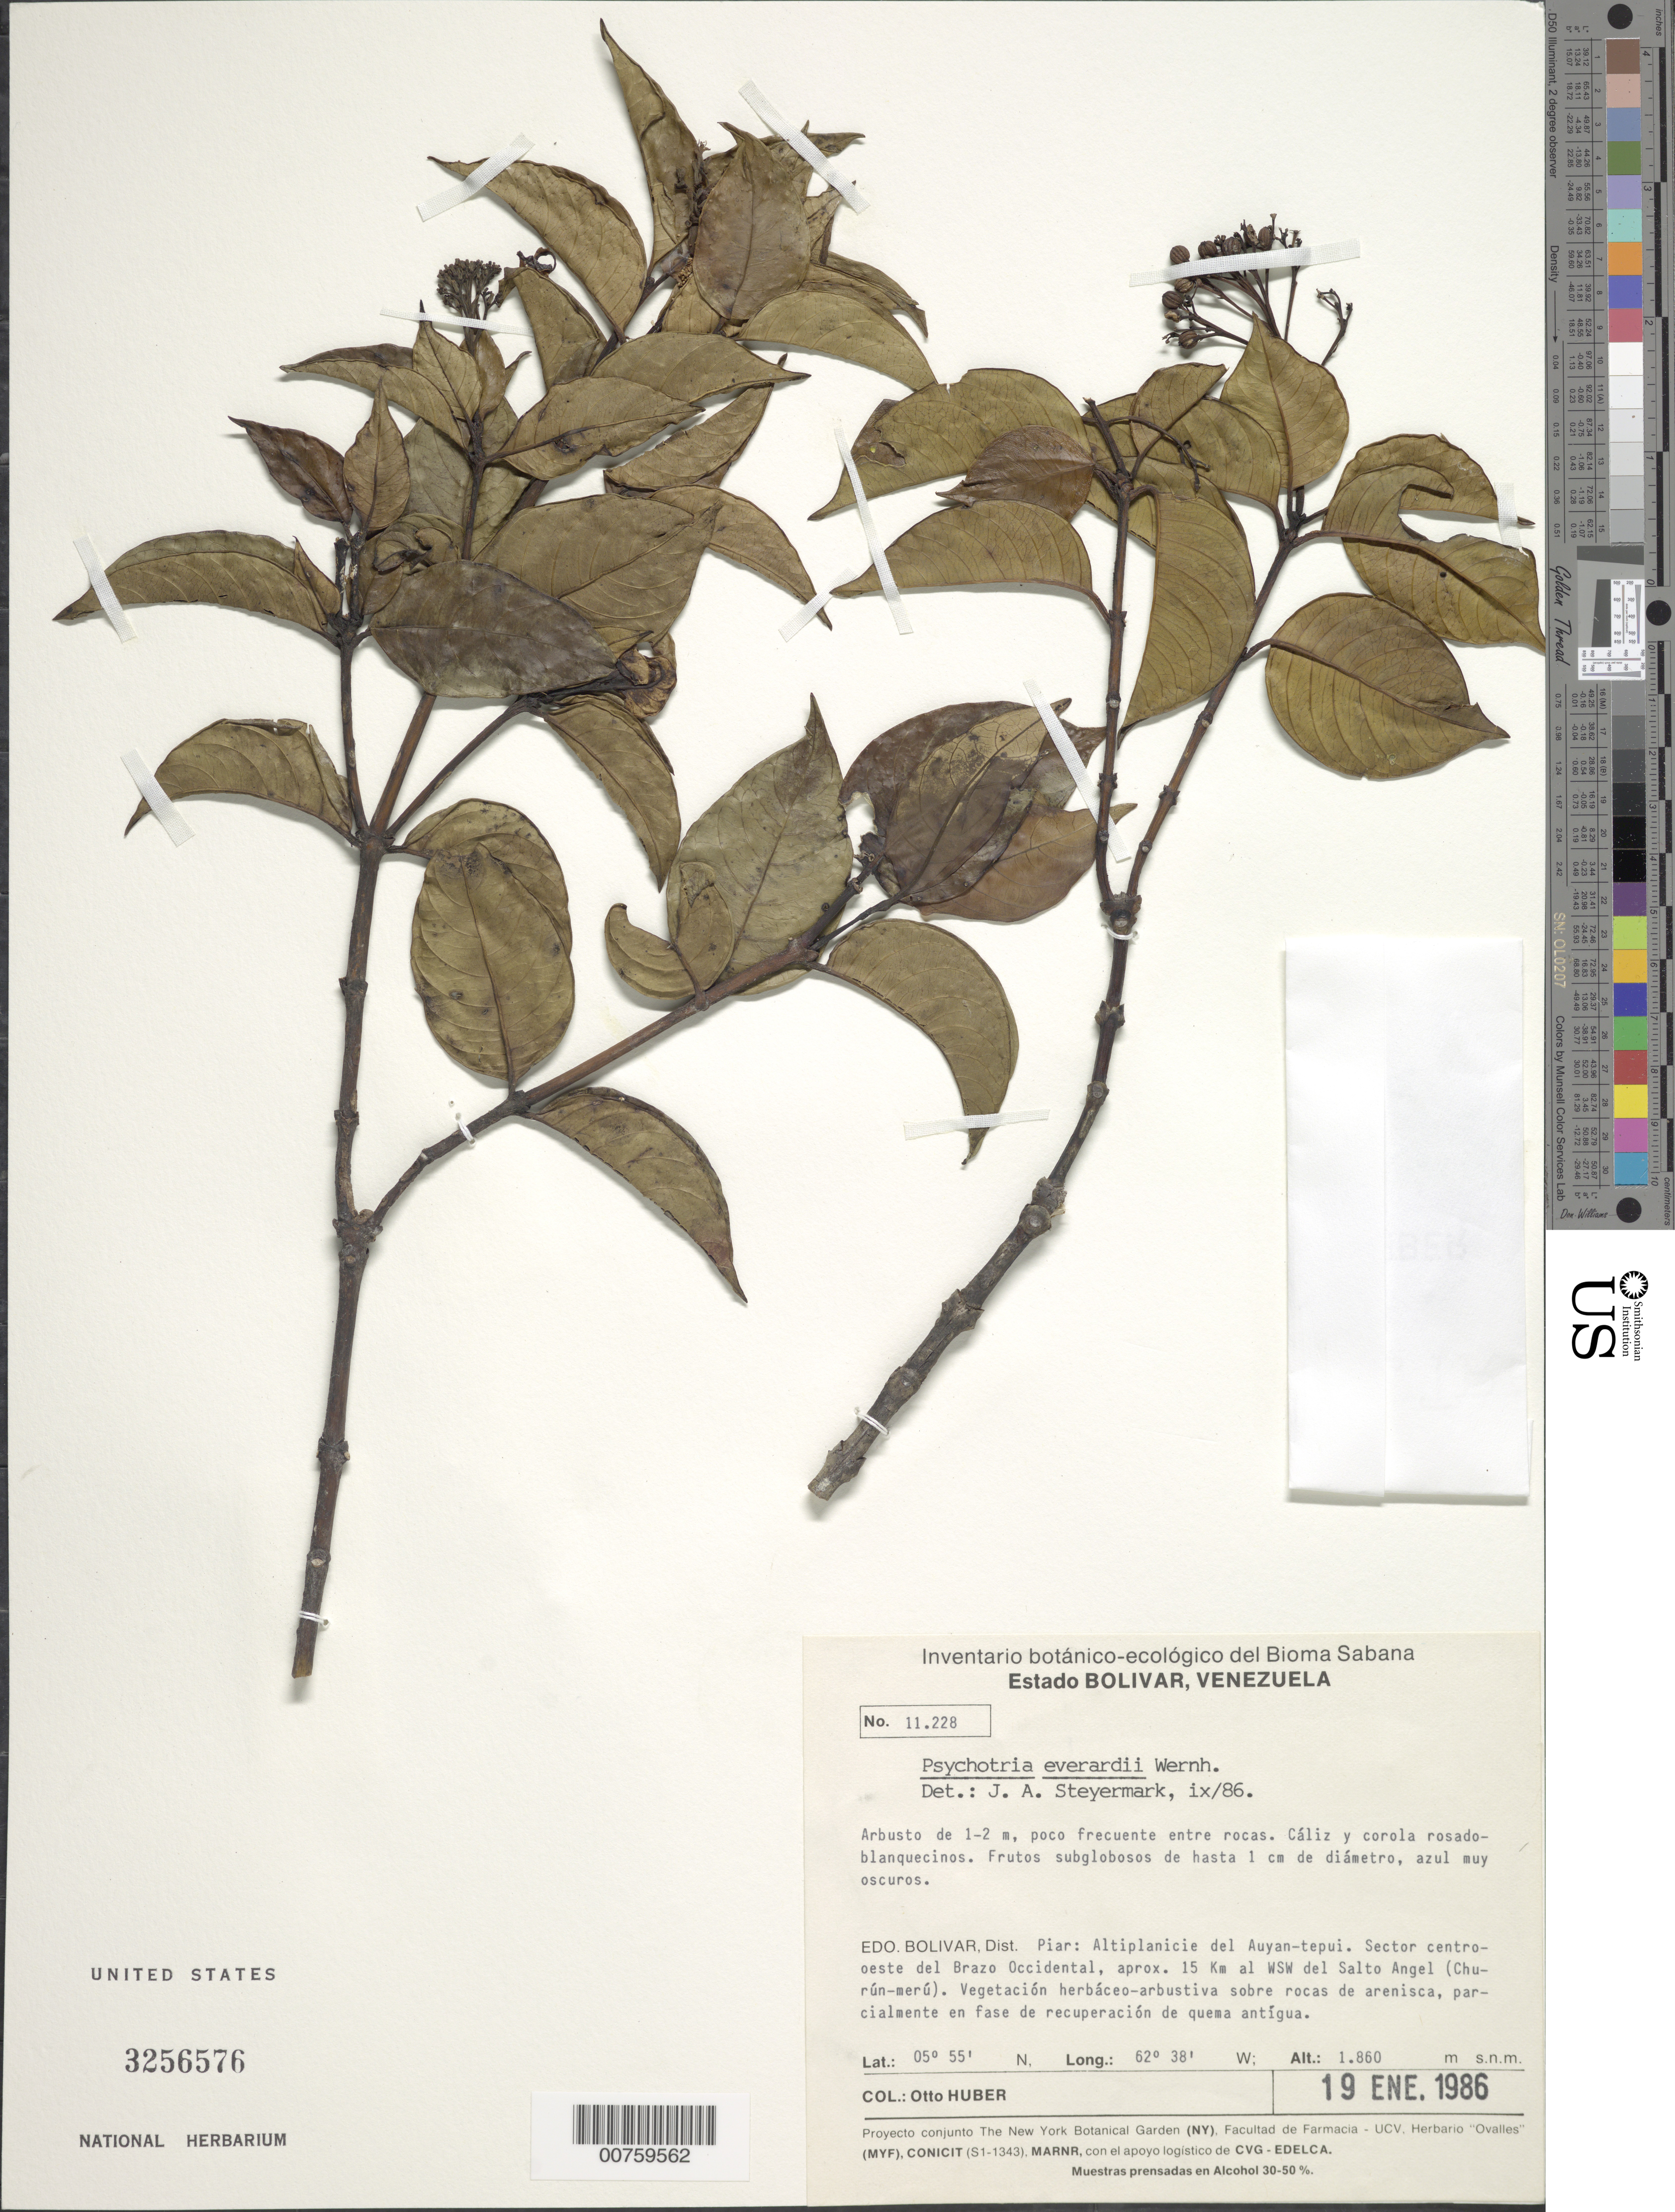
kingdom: Plantae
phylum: Tracheophyta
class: Magnoliopsida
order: Gentianales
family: Rubiaceae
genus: Psychotria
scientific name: Psychotria everardii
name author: Wernham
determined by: Steyermark, Julian A., (VEN)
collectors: O. Huber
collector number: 11228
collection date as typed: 19-Jan-86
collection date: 1986-01-19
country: Venezuela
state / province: Bolívar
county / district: Piar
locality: Auyan-tepuí, centro-oeste del Brazo Occidental, 15 km WSW Salto Angel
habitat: Vegetación herbaceo-arbustiva sobre rocas de arenisca, parcialmente en fase de recuperacion de quema antigua; entre rocas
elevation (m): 1860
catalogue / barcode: US 3256576